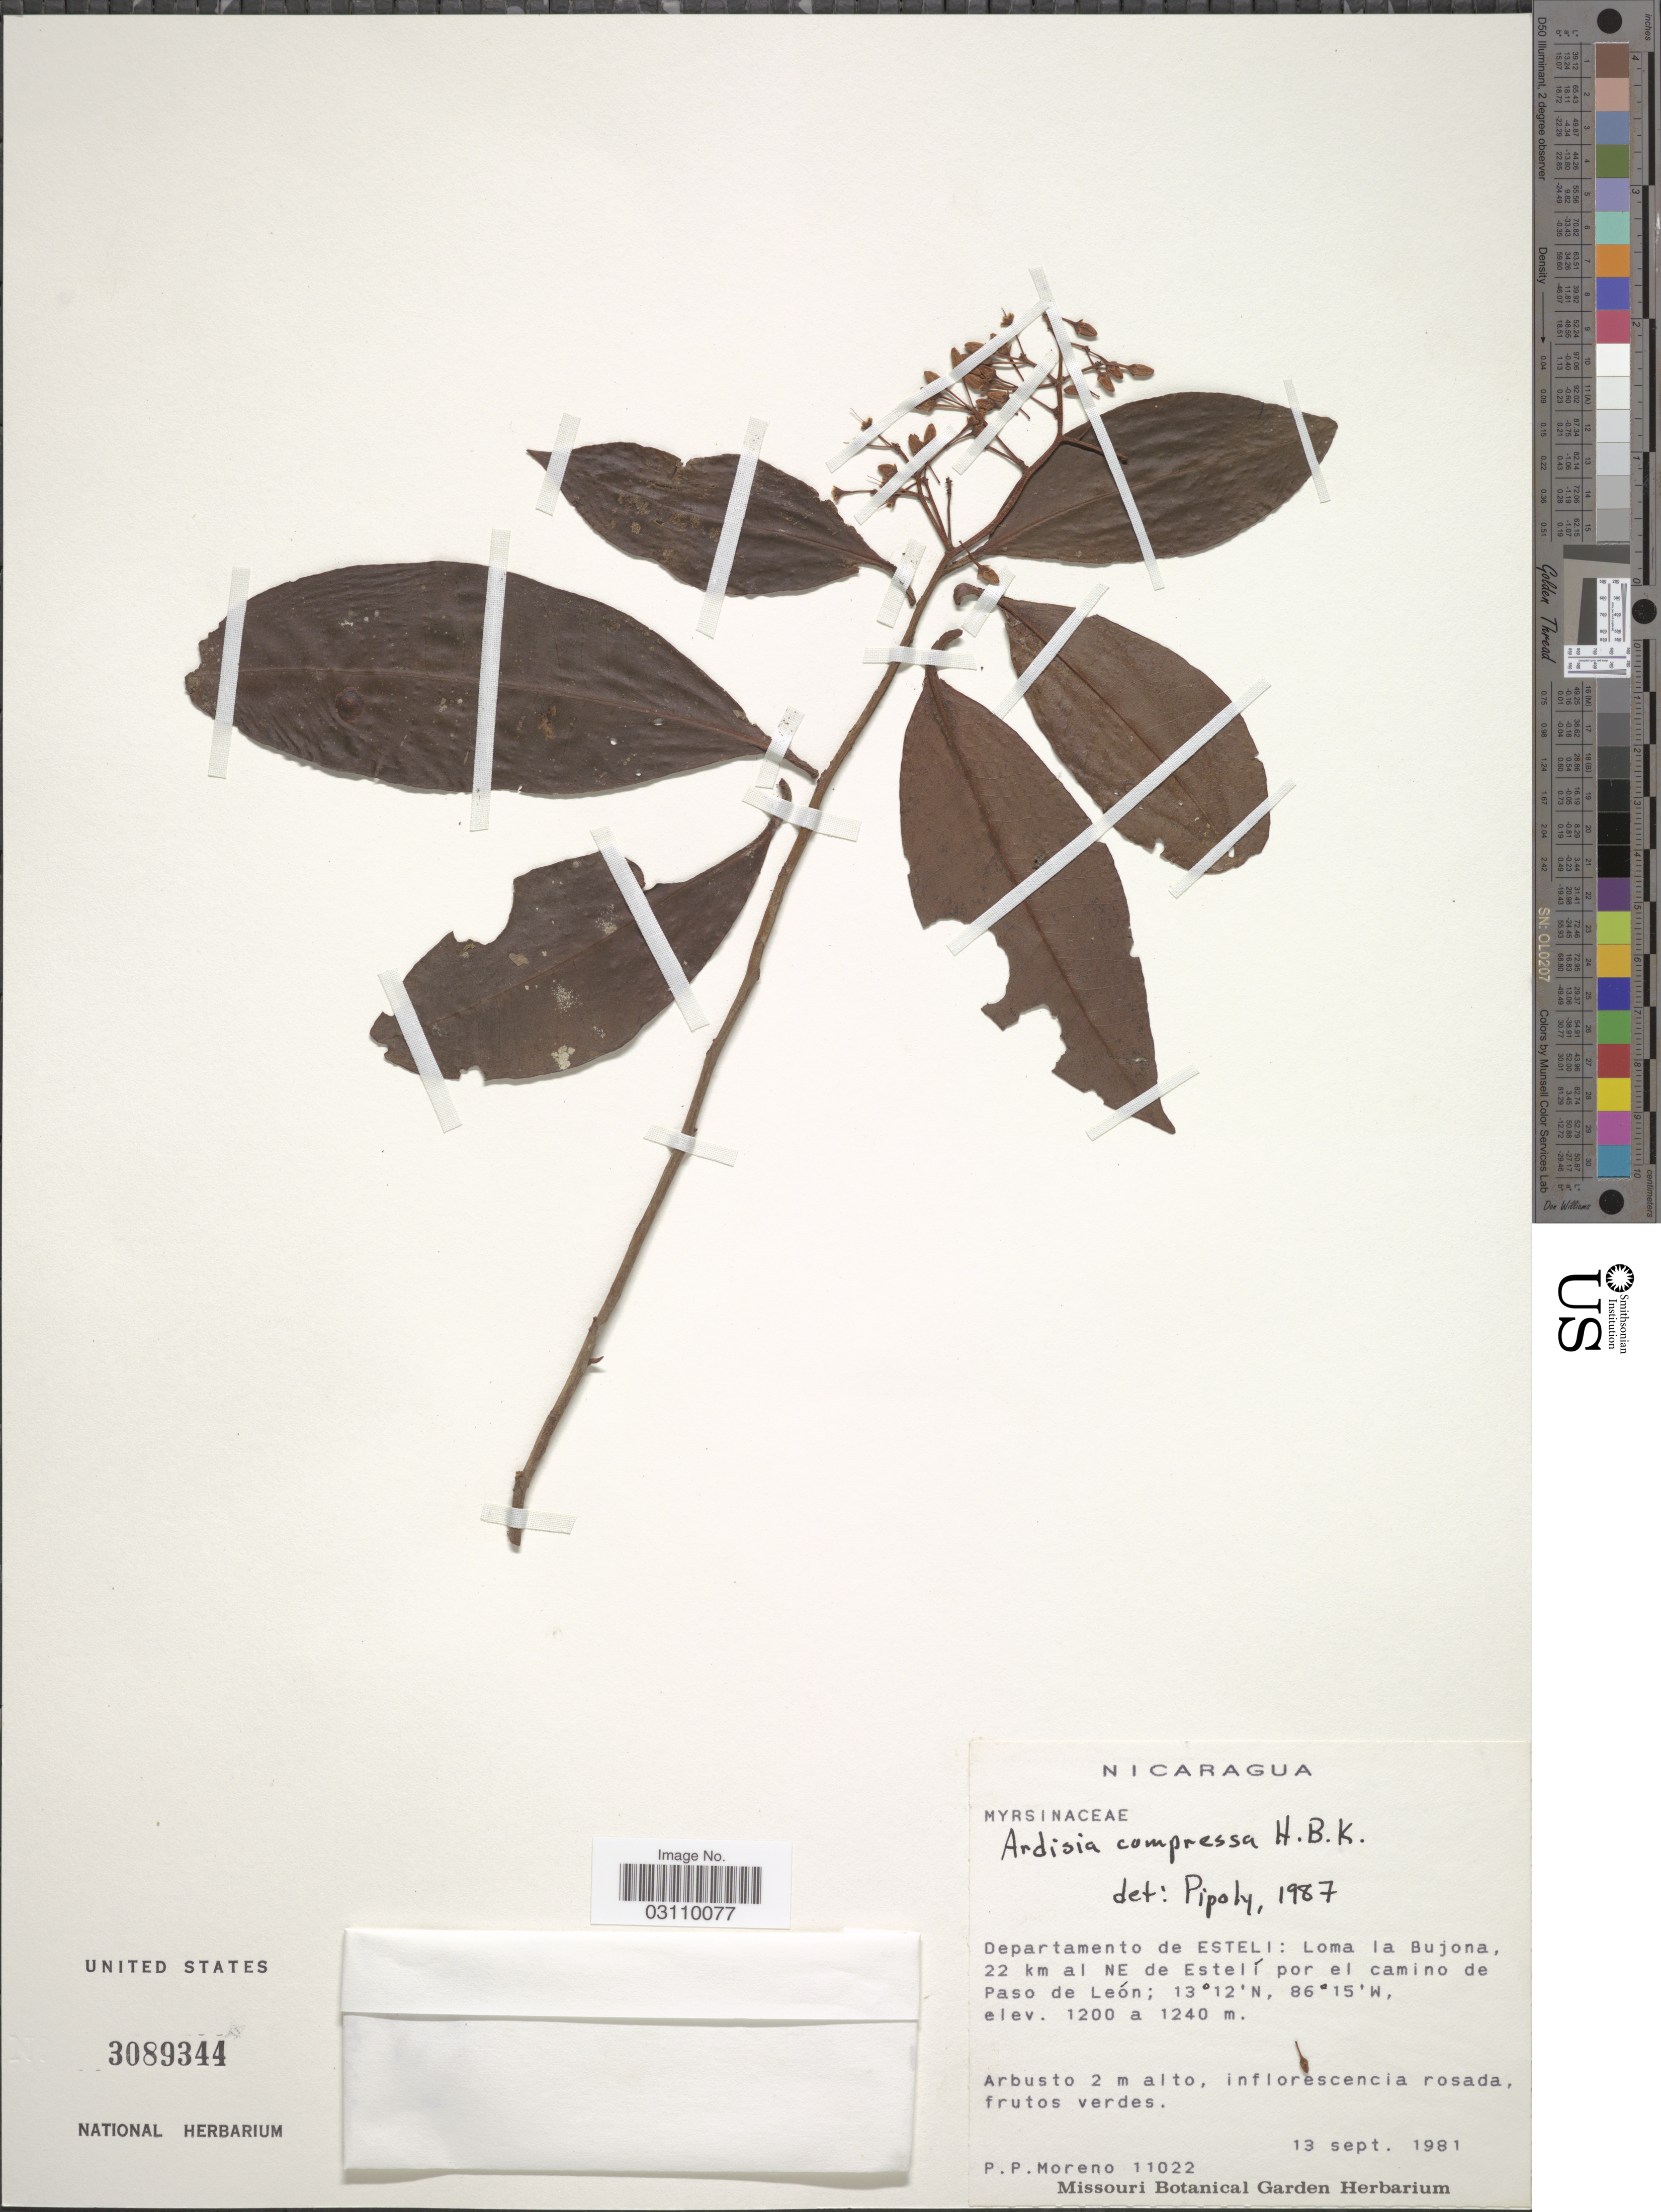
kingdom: Plantae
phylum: Tracheophyta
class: Magnoliopsida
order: Ericales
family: Primulaceae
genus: Ardisia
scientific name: Ardisia compressa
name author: Kunth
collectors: P. Moreno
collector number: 11022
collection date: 1981-09-13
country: Nicaragua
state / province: Esteli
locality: Departamento de Esteli: Loma la Bujona, 22 km al NE de Estelí por el camino de Paso de León.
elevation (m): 1200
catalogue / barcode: US 3089344